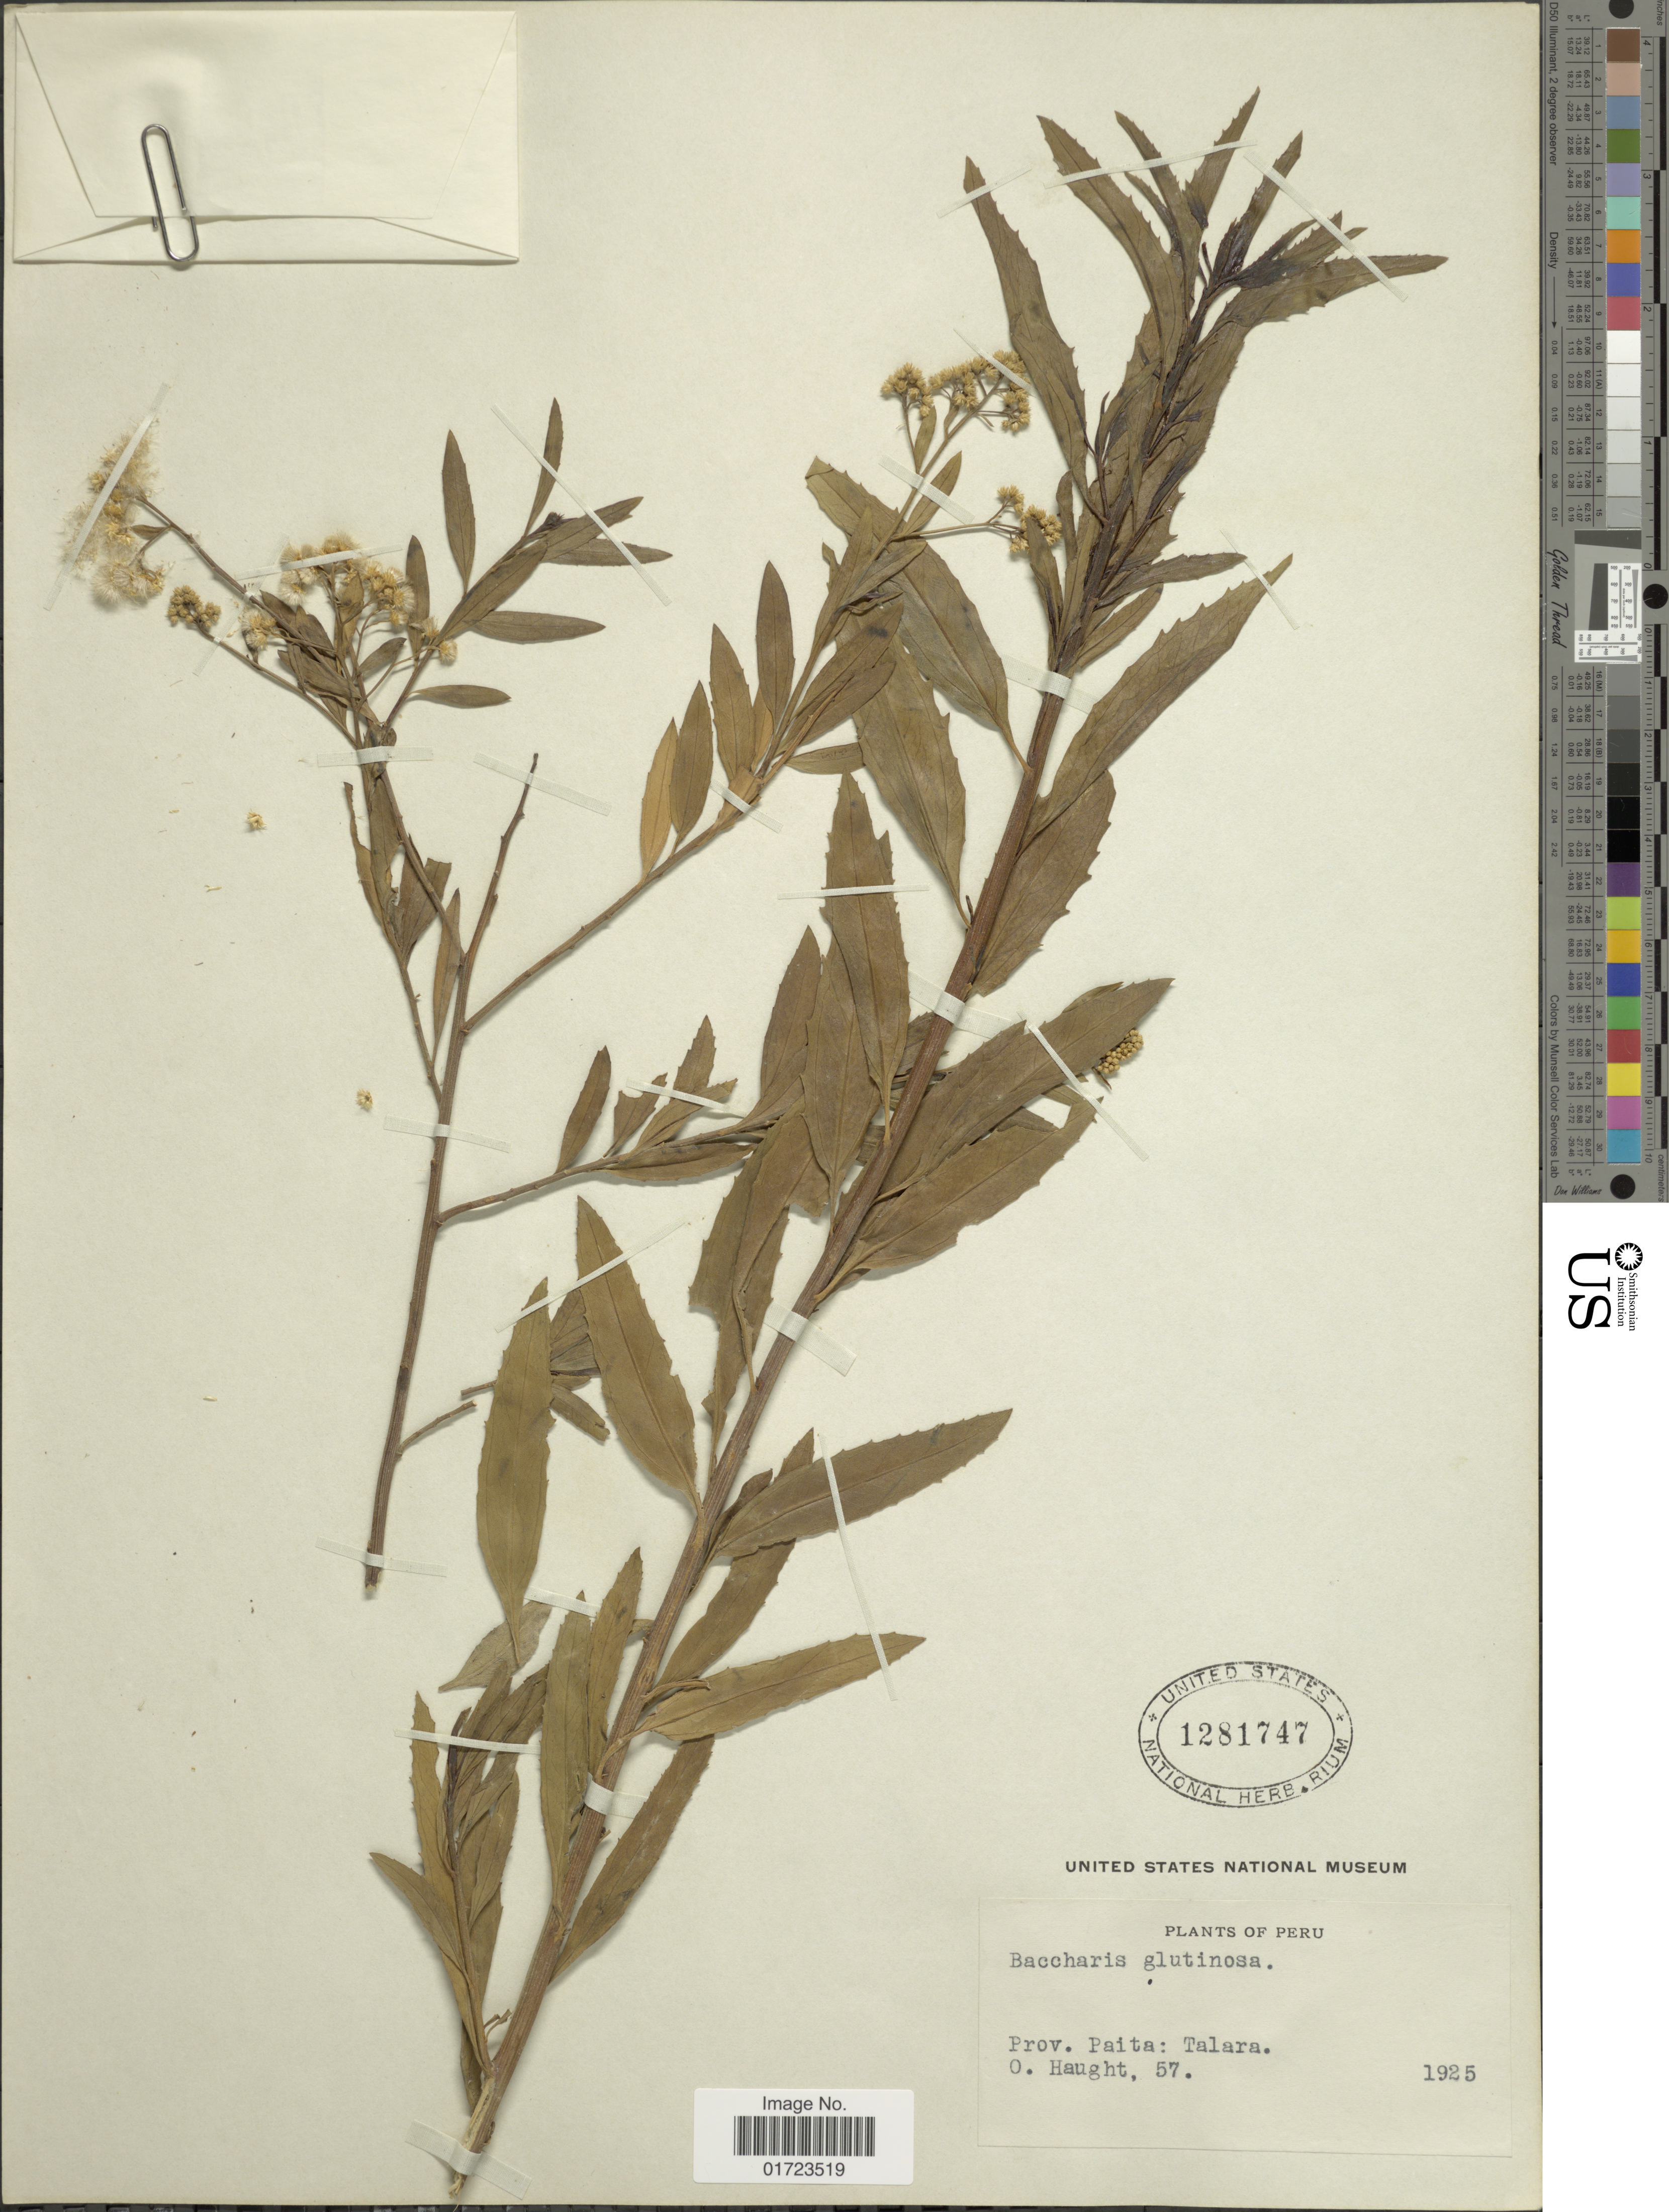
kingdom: Plantae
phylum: Tracheophyta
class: Magnoliopsida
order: Asterales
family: Asteraceae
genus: Baccharis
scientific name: Baccharis salicifolia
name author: (Ruiz & Pav.) Pers.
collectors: O. Haught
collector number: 57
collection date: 1925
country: Peru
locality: Prov. Piata: Talara.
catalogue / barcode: US 1281747